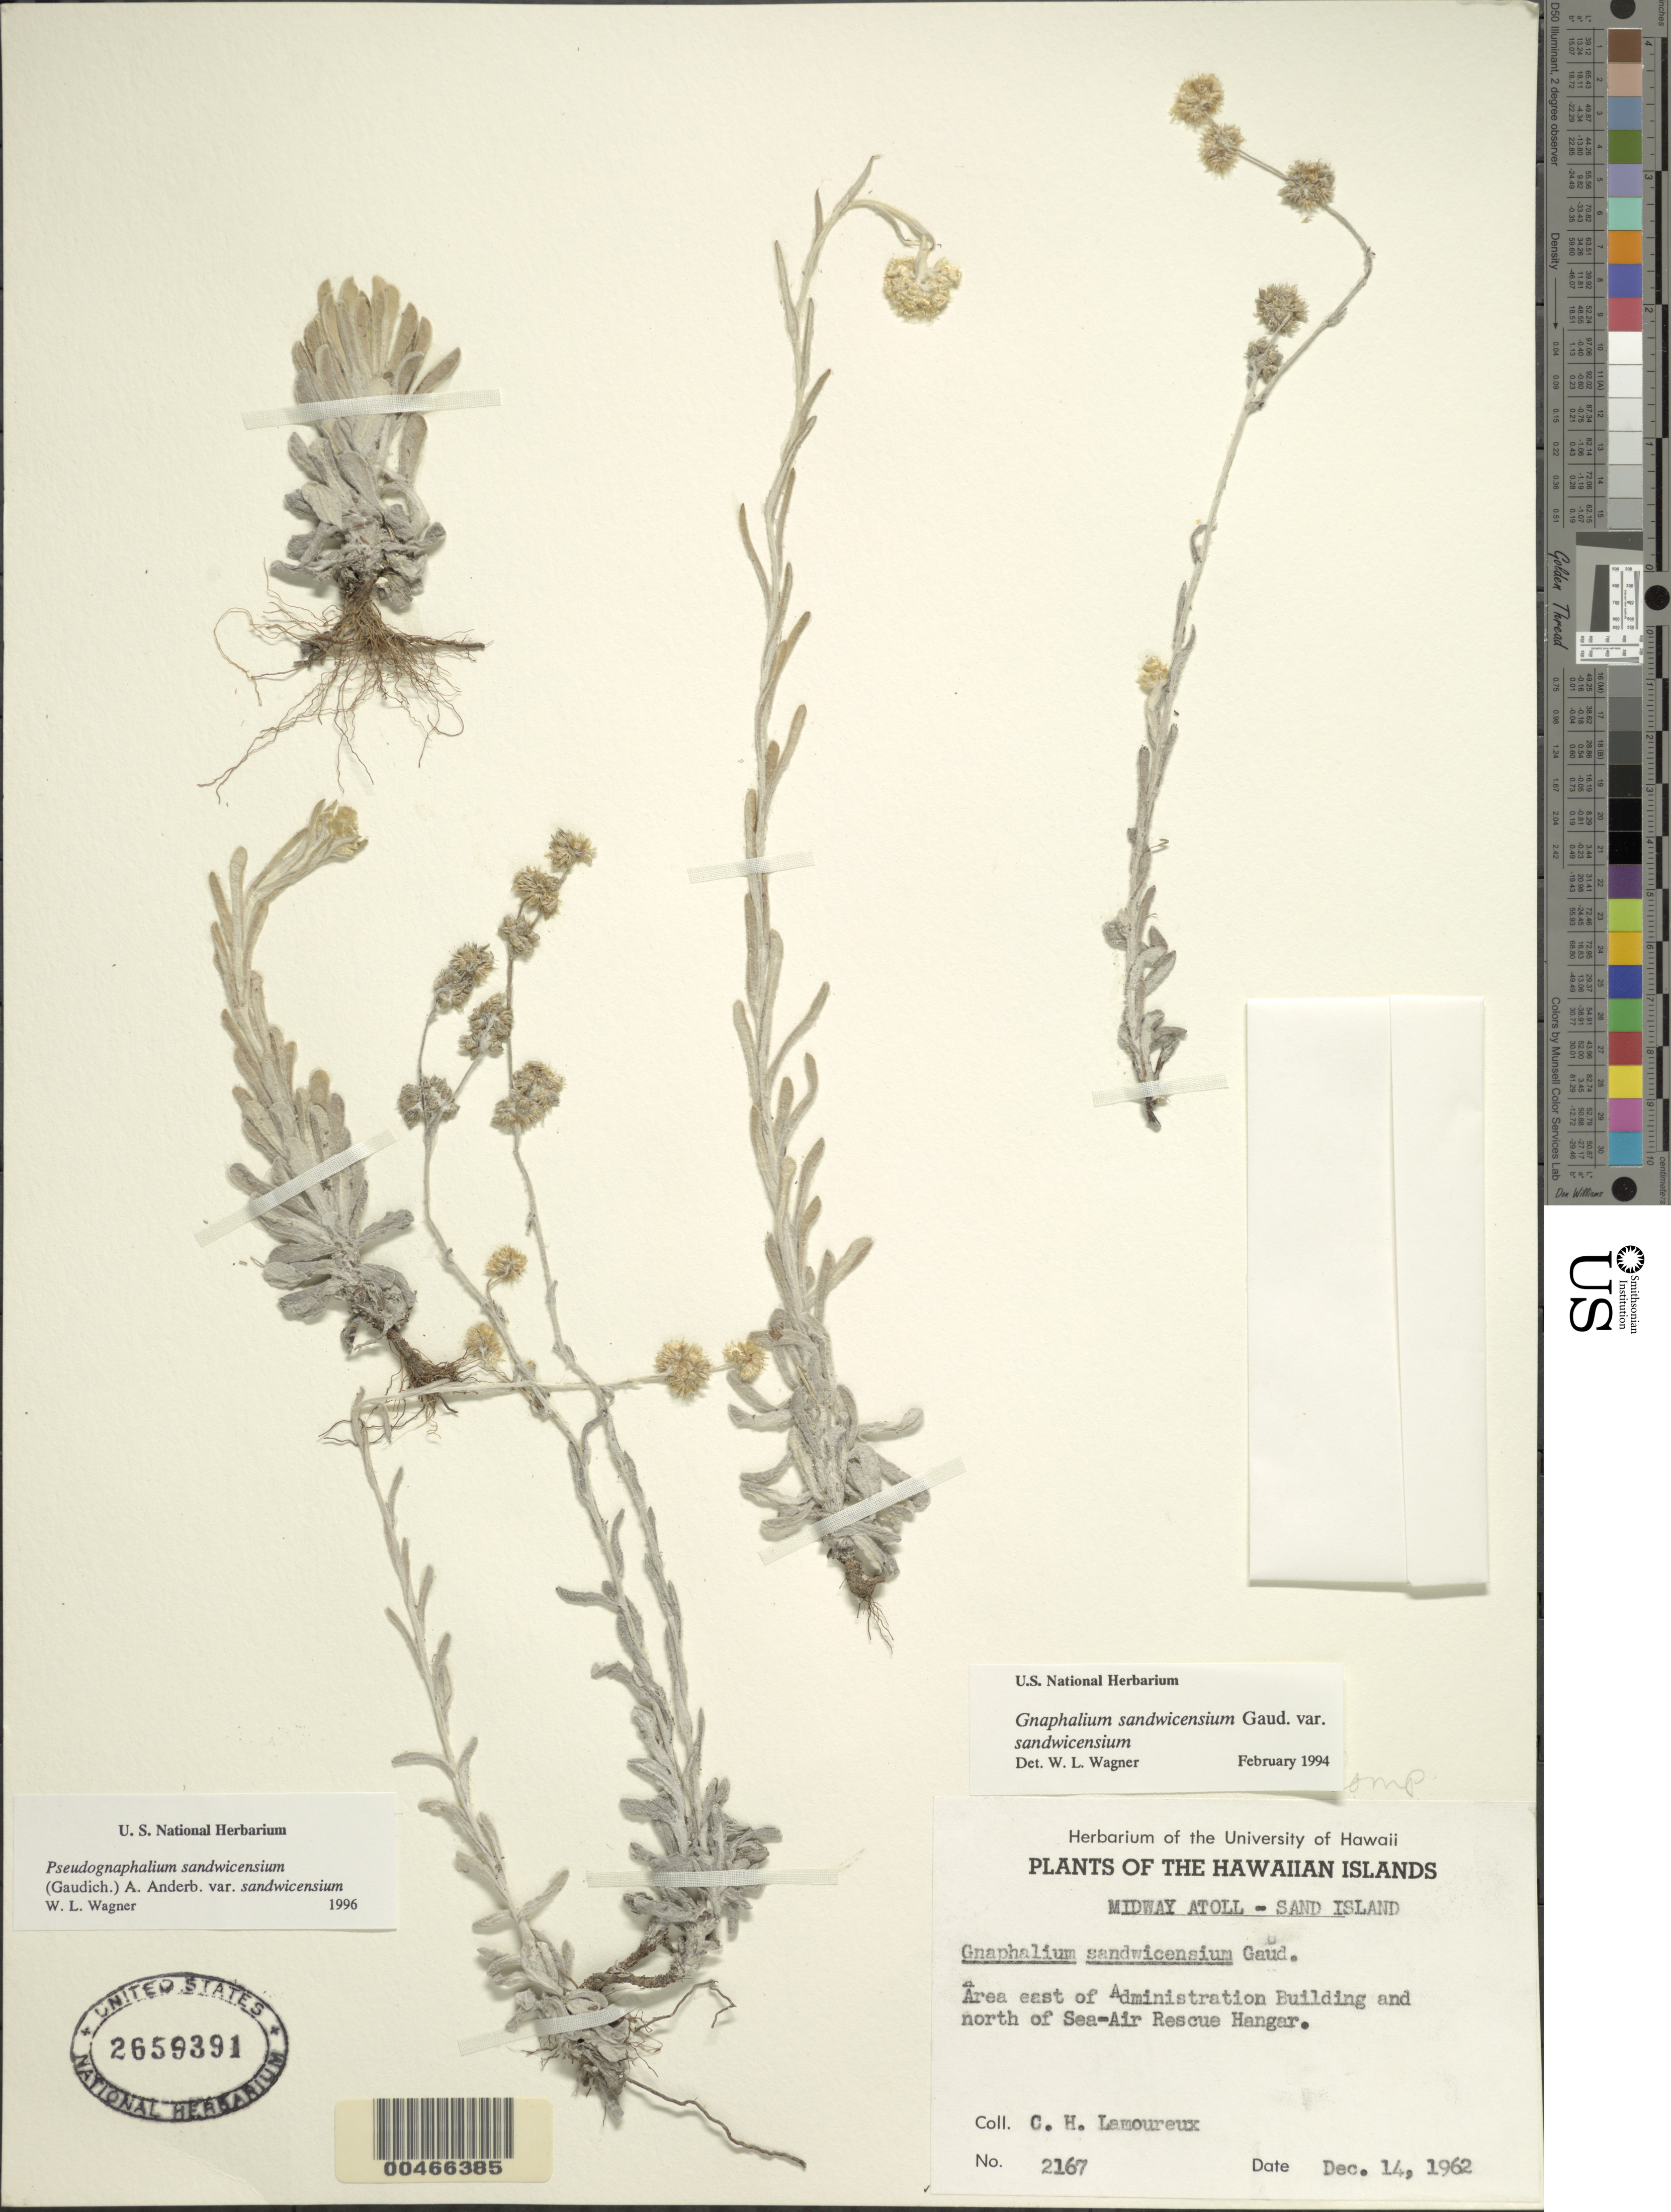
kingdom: Plantae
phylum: Tracheophyta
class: Magnoliopsida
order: Asterales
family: Asteraceae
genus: Pseudognaphalium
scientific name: Pseudognaphalium sandwicensium var. sandwicensium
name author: (Gaudich.) Anderb.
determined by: Wagner, W. L., (BOT), Smithsonian Institution - National Museum of Natural History (UNITED STATES)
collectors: C. H. Lamoureux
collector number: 2167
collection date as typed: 14 Dec 1962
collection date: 1962-12-14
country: U.S. Administered Pacific Islands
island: Midway Atoll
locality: Area E of Administration Building and N of Sea-Air Rescue Hangar, Sand Islet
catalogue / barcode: US 2659391